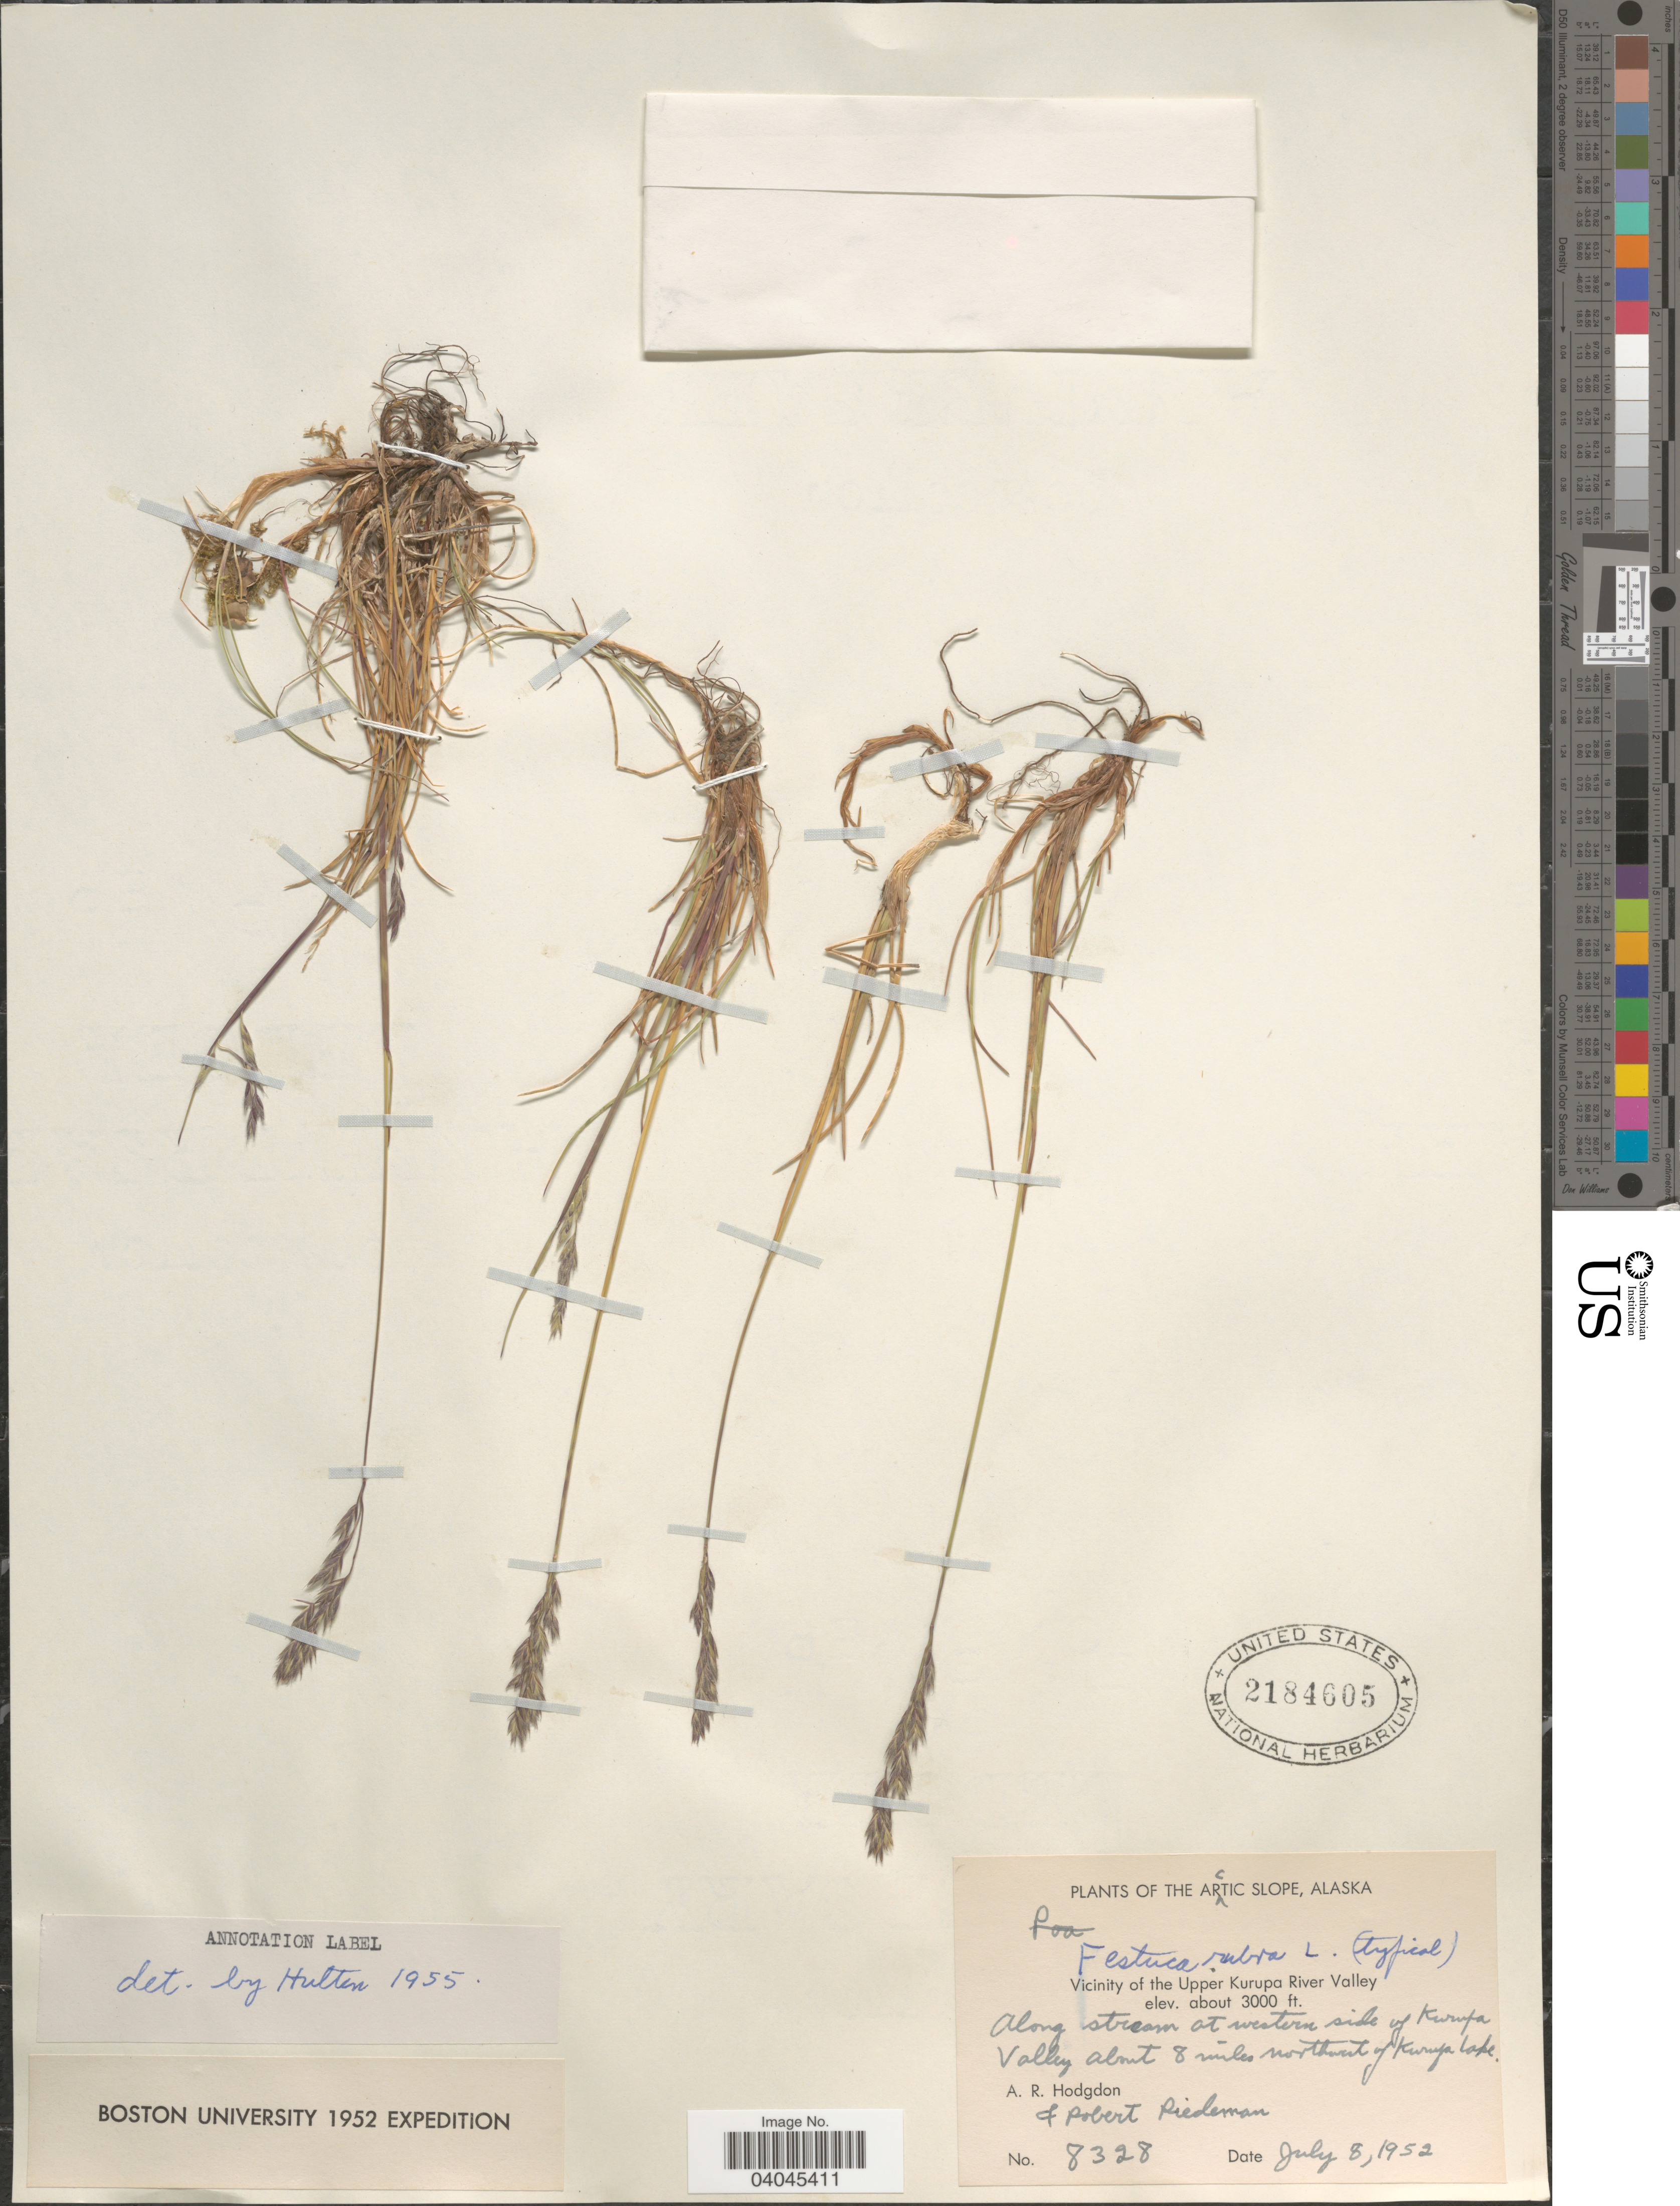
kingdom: Plantae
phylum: Tracheophyta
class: Liliopsida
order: Poales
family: Poaceae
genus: Festuca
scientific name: Festuca rubra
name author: L.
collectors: A. R. Hodgdon & R. Piedeman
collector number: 8328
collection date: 1952-07-08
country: United States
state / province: Alaska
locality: Arctic Slope. Vicinity of the Upper Kurupa River Valley. Along stream at western side of Kurupa Valley about 8 miles northwest of Kurupa lake.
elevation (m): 914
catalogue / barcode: US 2184605